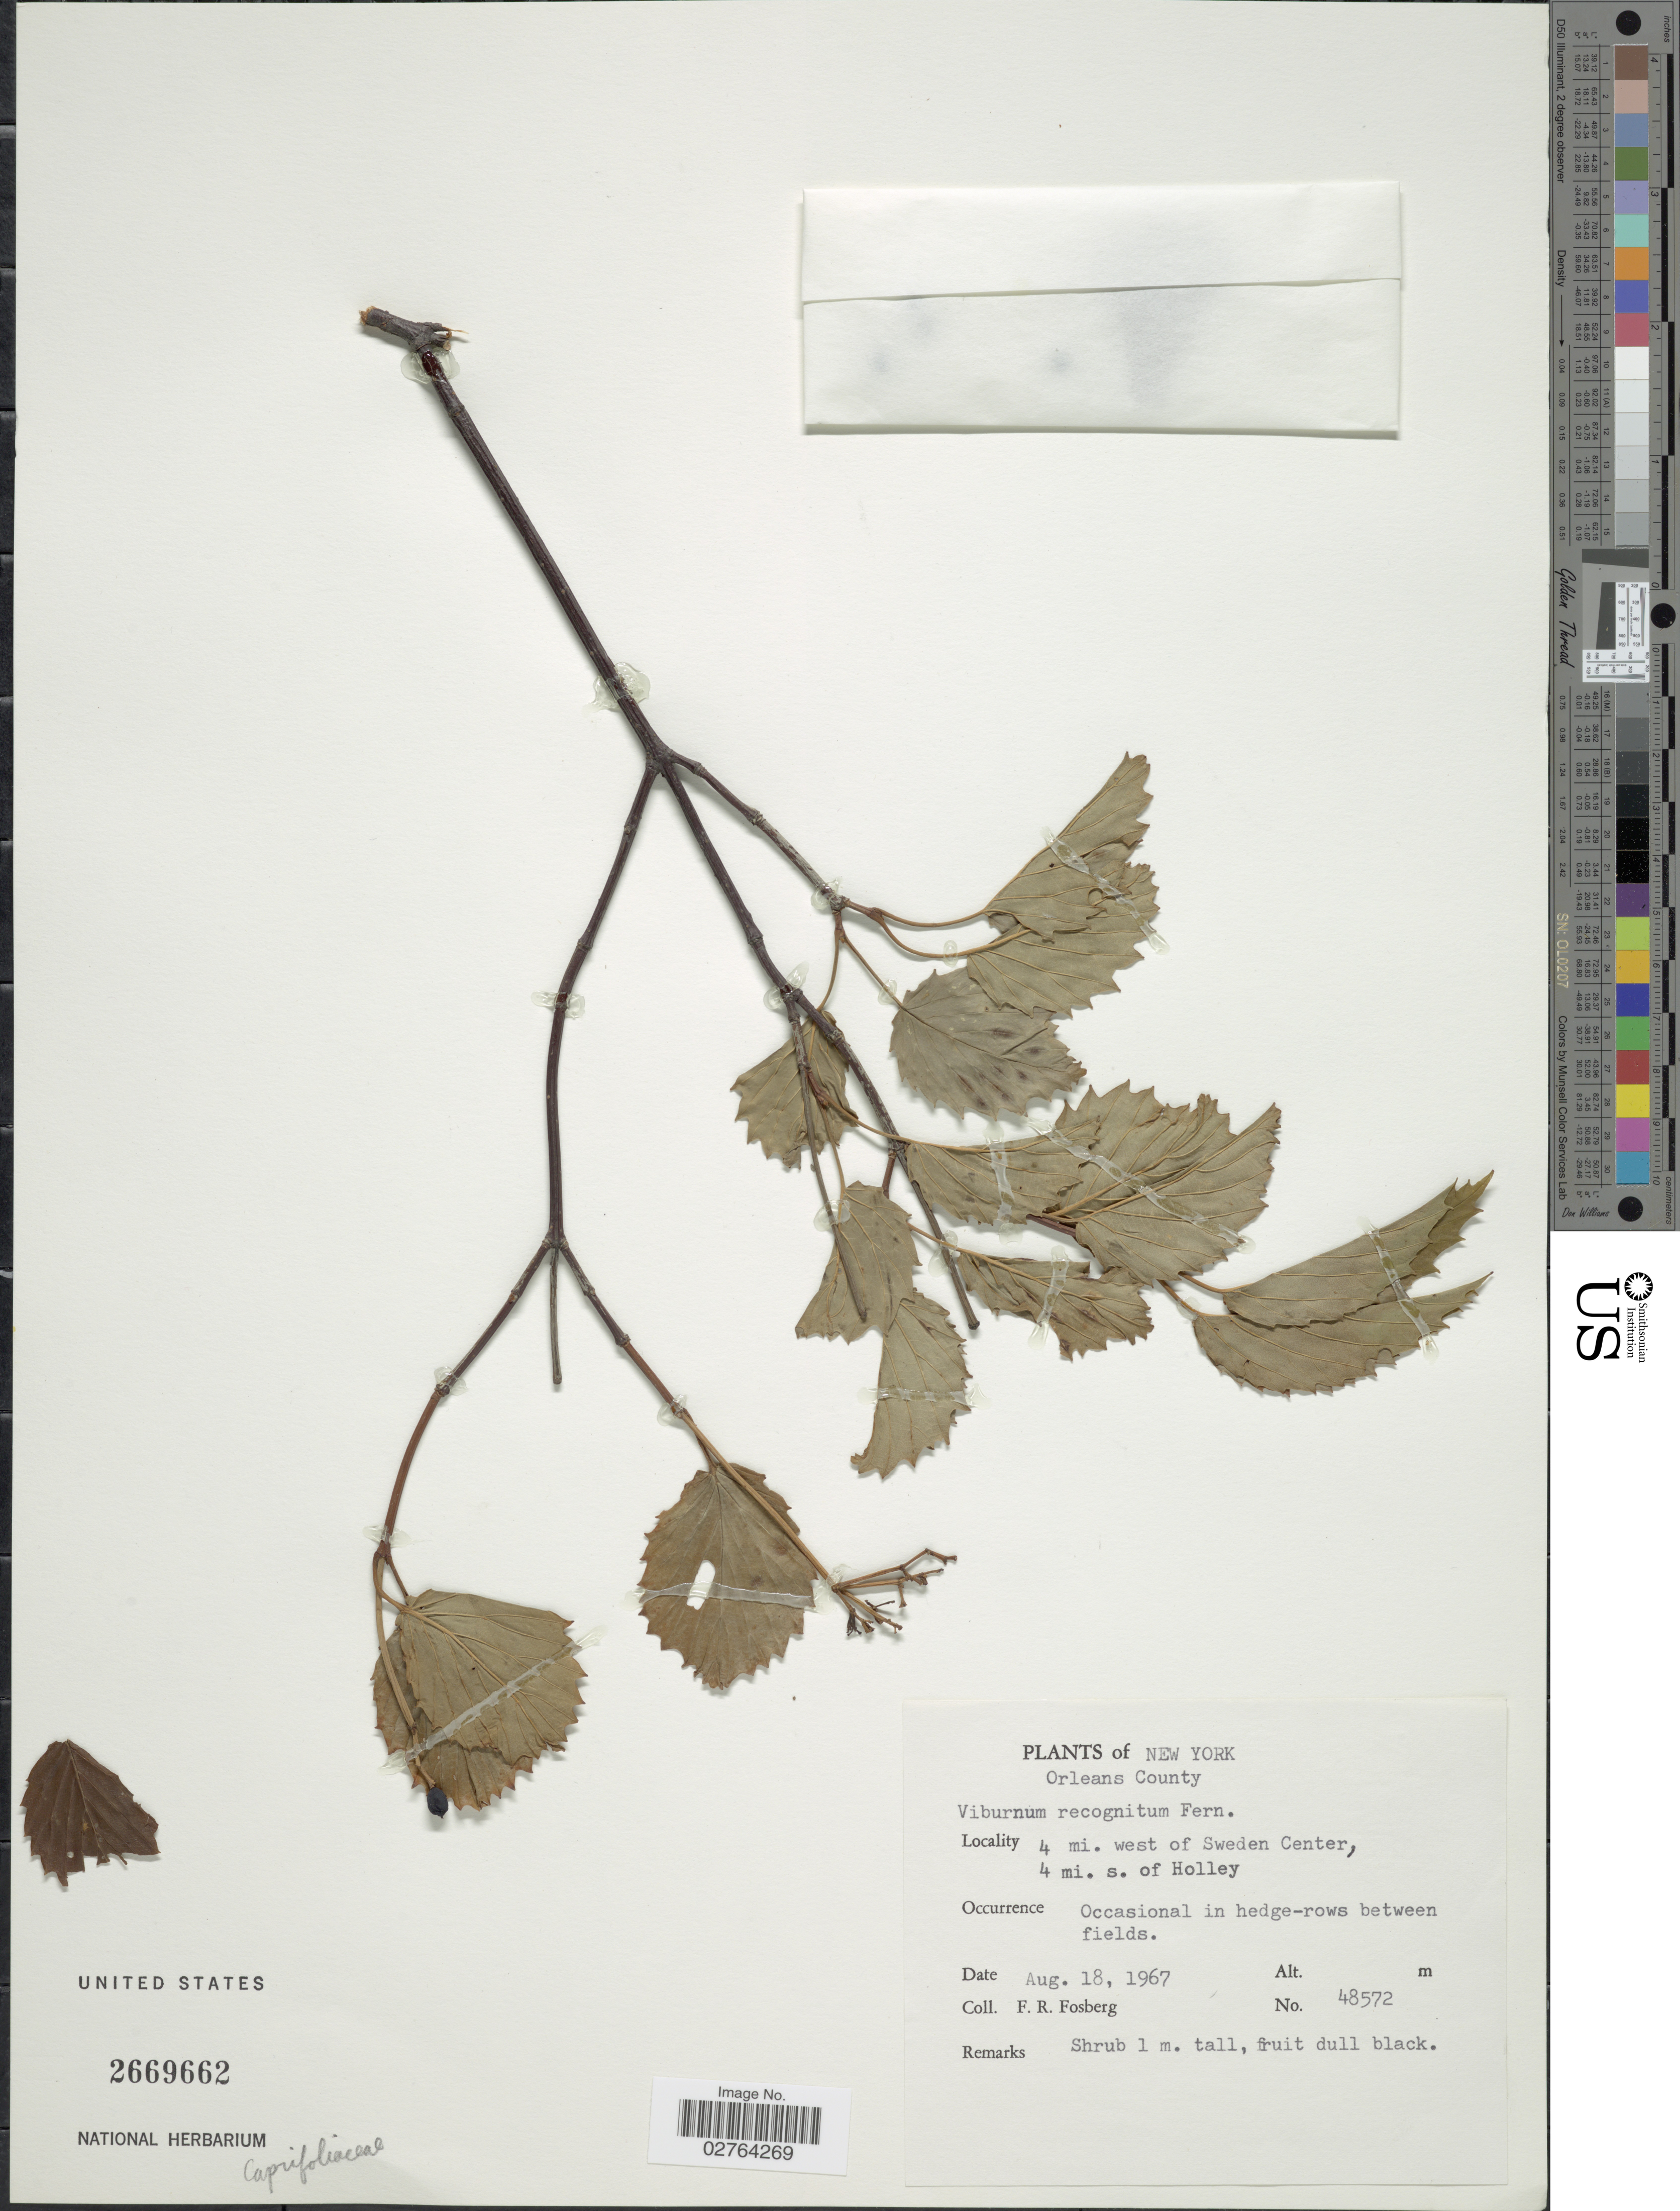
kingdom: Plantae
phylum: Tracheophyta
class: Magnoliopsida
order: Dipsacales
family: Viburnaceae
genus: Viburnum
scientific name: Viburnum recognitum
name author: Fernald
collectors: F. R. Fosberg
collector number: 48572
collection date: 1967-08-18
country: United States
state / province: New York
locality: Orleans County. 4 mi. west of Sweden Center, 4 mi. s. of Holley.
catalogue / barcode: US 2669662